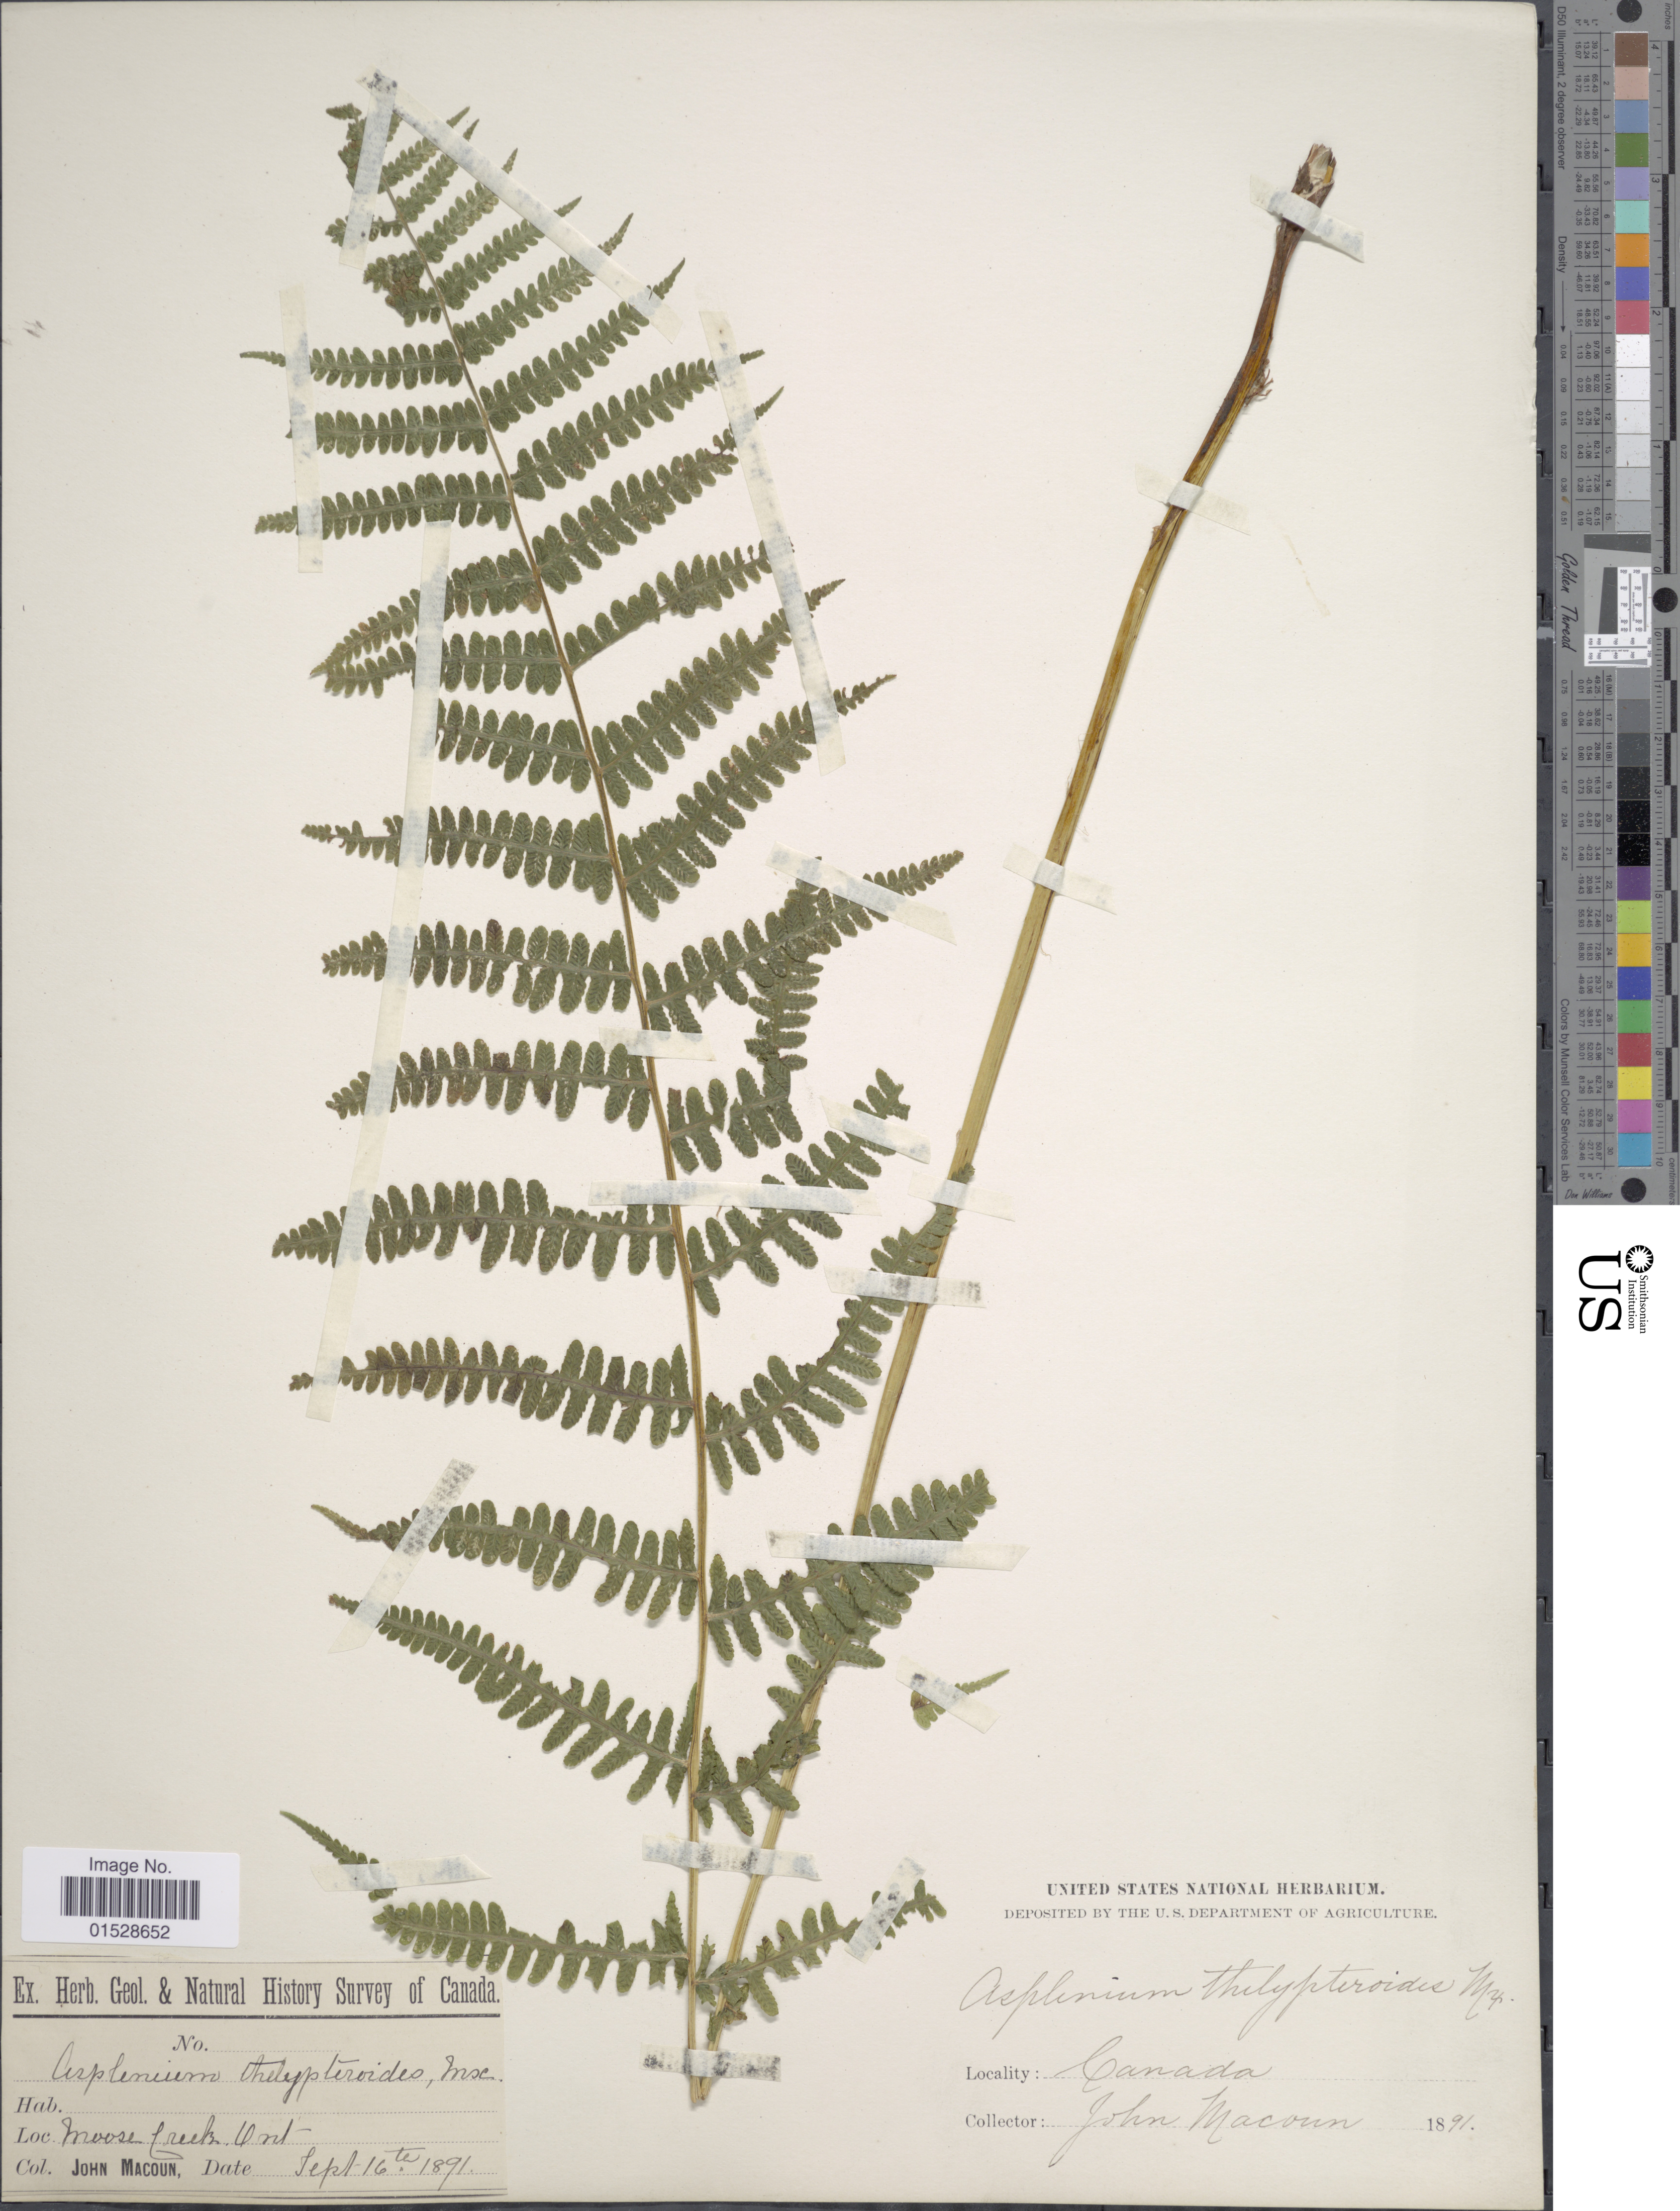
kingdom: Plantae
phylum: Tracheophyta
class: Polypodiopsida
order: Polypodiales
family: Athyriaceae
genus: Deparia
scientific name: Deparia acrostichoides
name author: (Sw.) M. Kato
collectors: J. Macoun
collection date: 1891-09-16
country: Canada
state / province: Ontario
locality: Moose Creek, Ont.